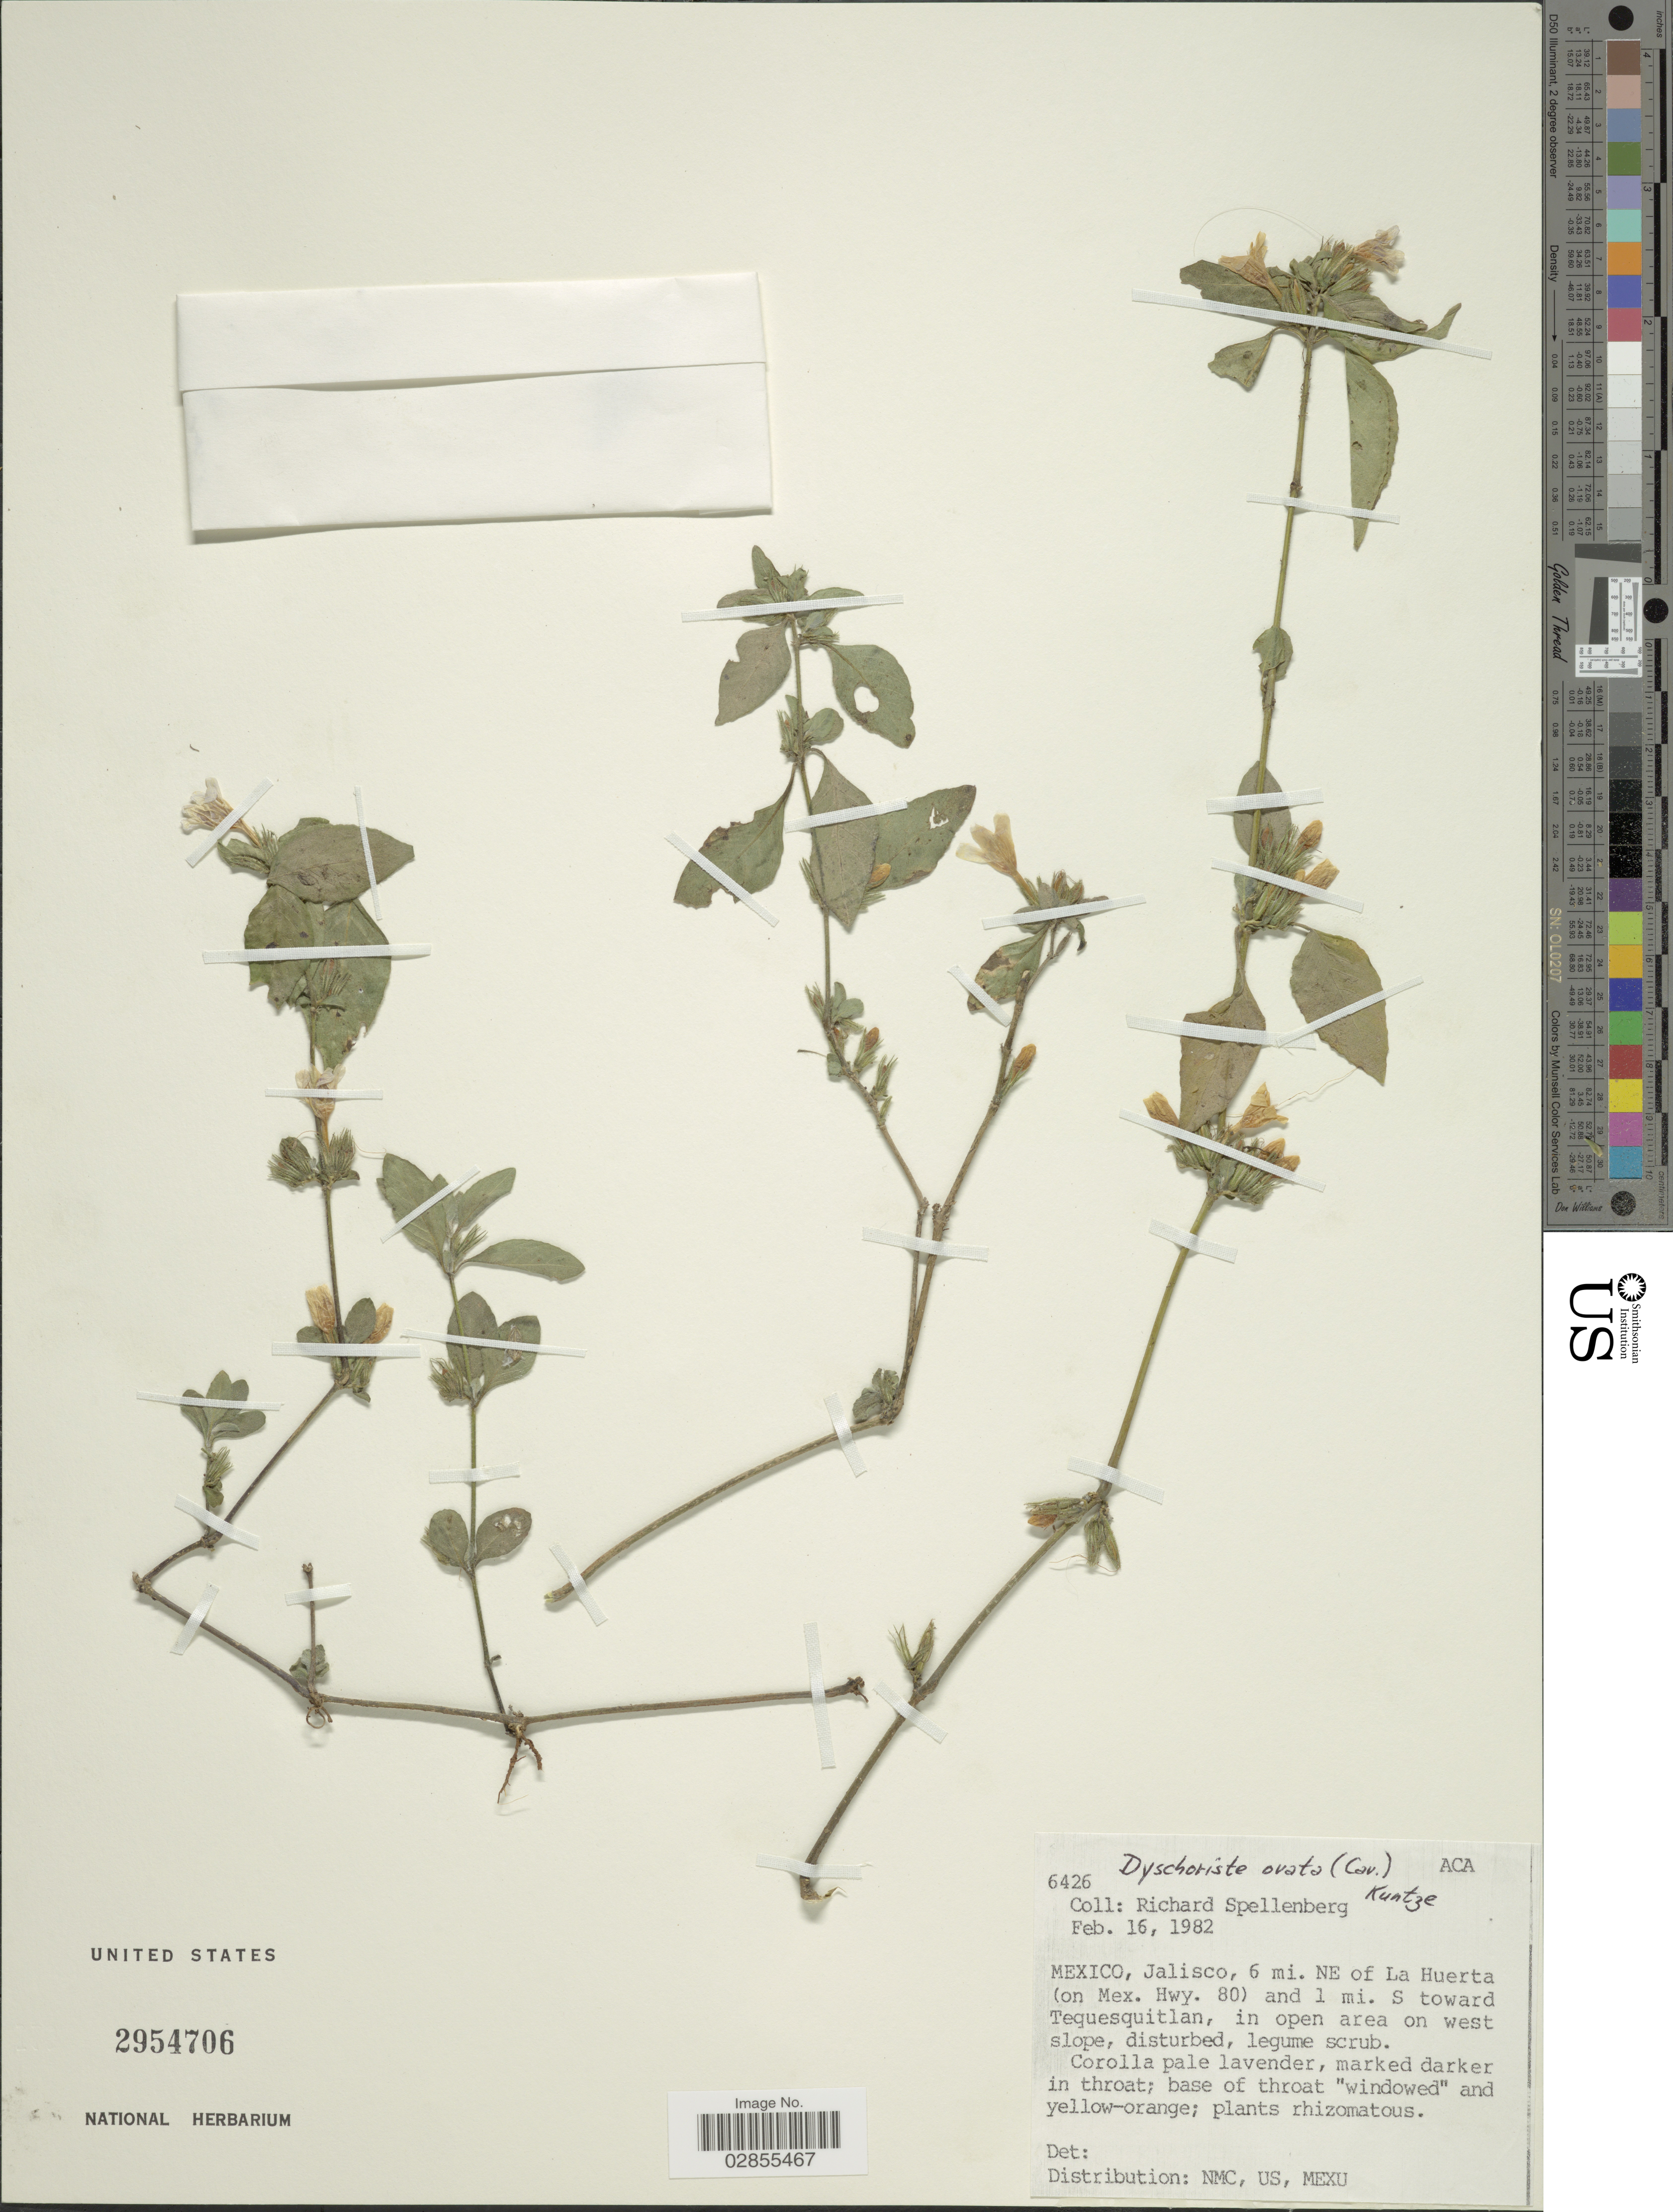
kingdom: Plantae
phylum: Tracheophyta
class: Magnoliopsida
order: Lamiales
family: Acanthaceae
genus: Dyschoriste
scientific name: Dyschoriste ovata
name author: (Cav.) Kuntze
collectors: R. Spellenberg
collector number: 6426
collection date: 1982-02-16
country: Mexico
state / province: Jalisco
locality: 6 mi. NE of La Huerta (om Mex. Hwy. 80) and 1 mi. S toward Tequesquitlan, in open area on west slope.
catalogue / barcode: US 2954706